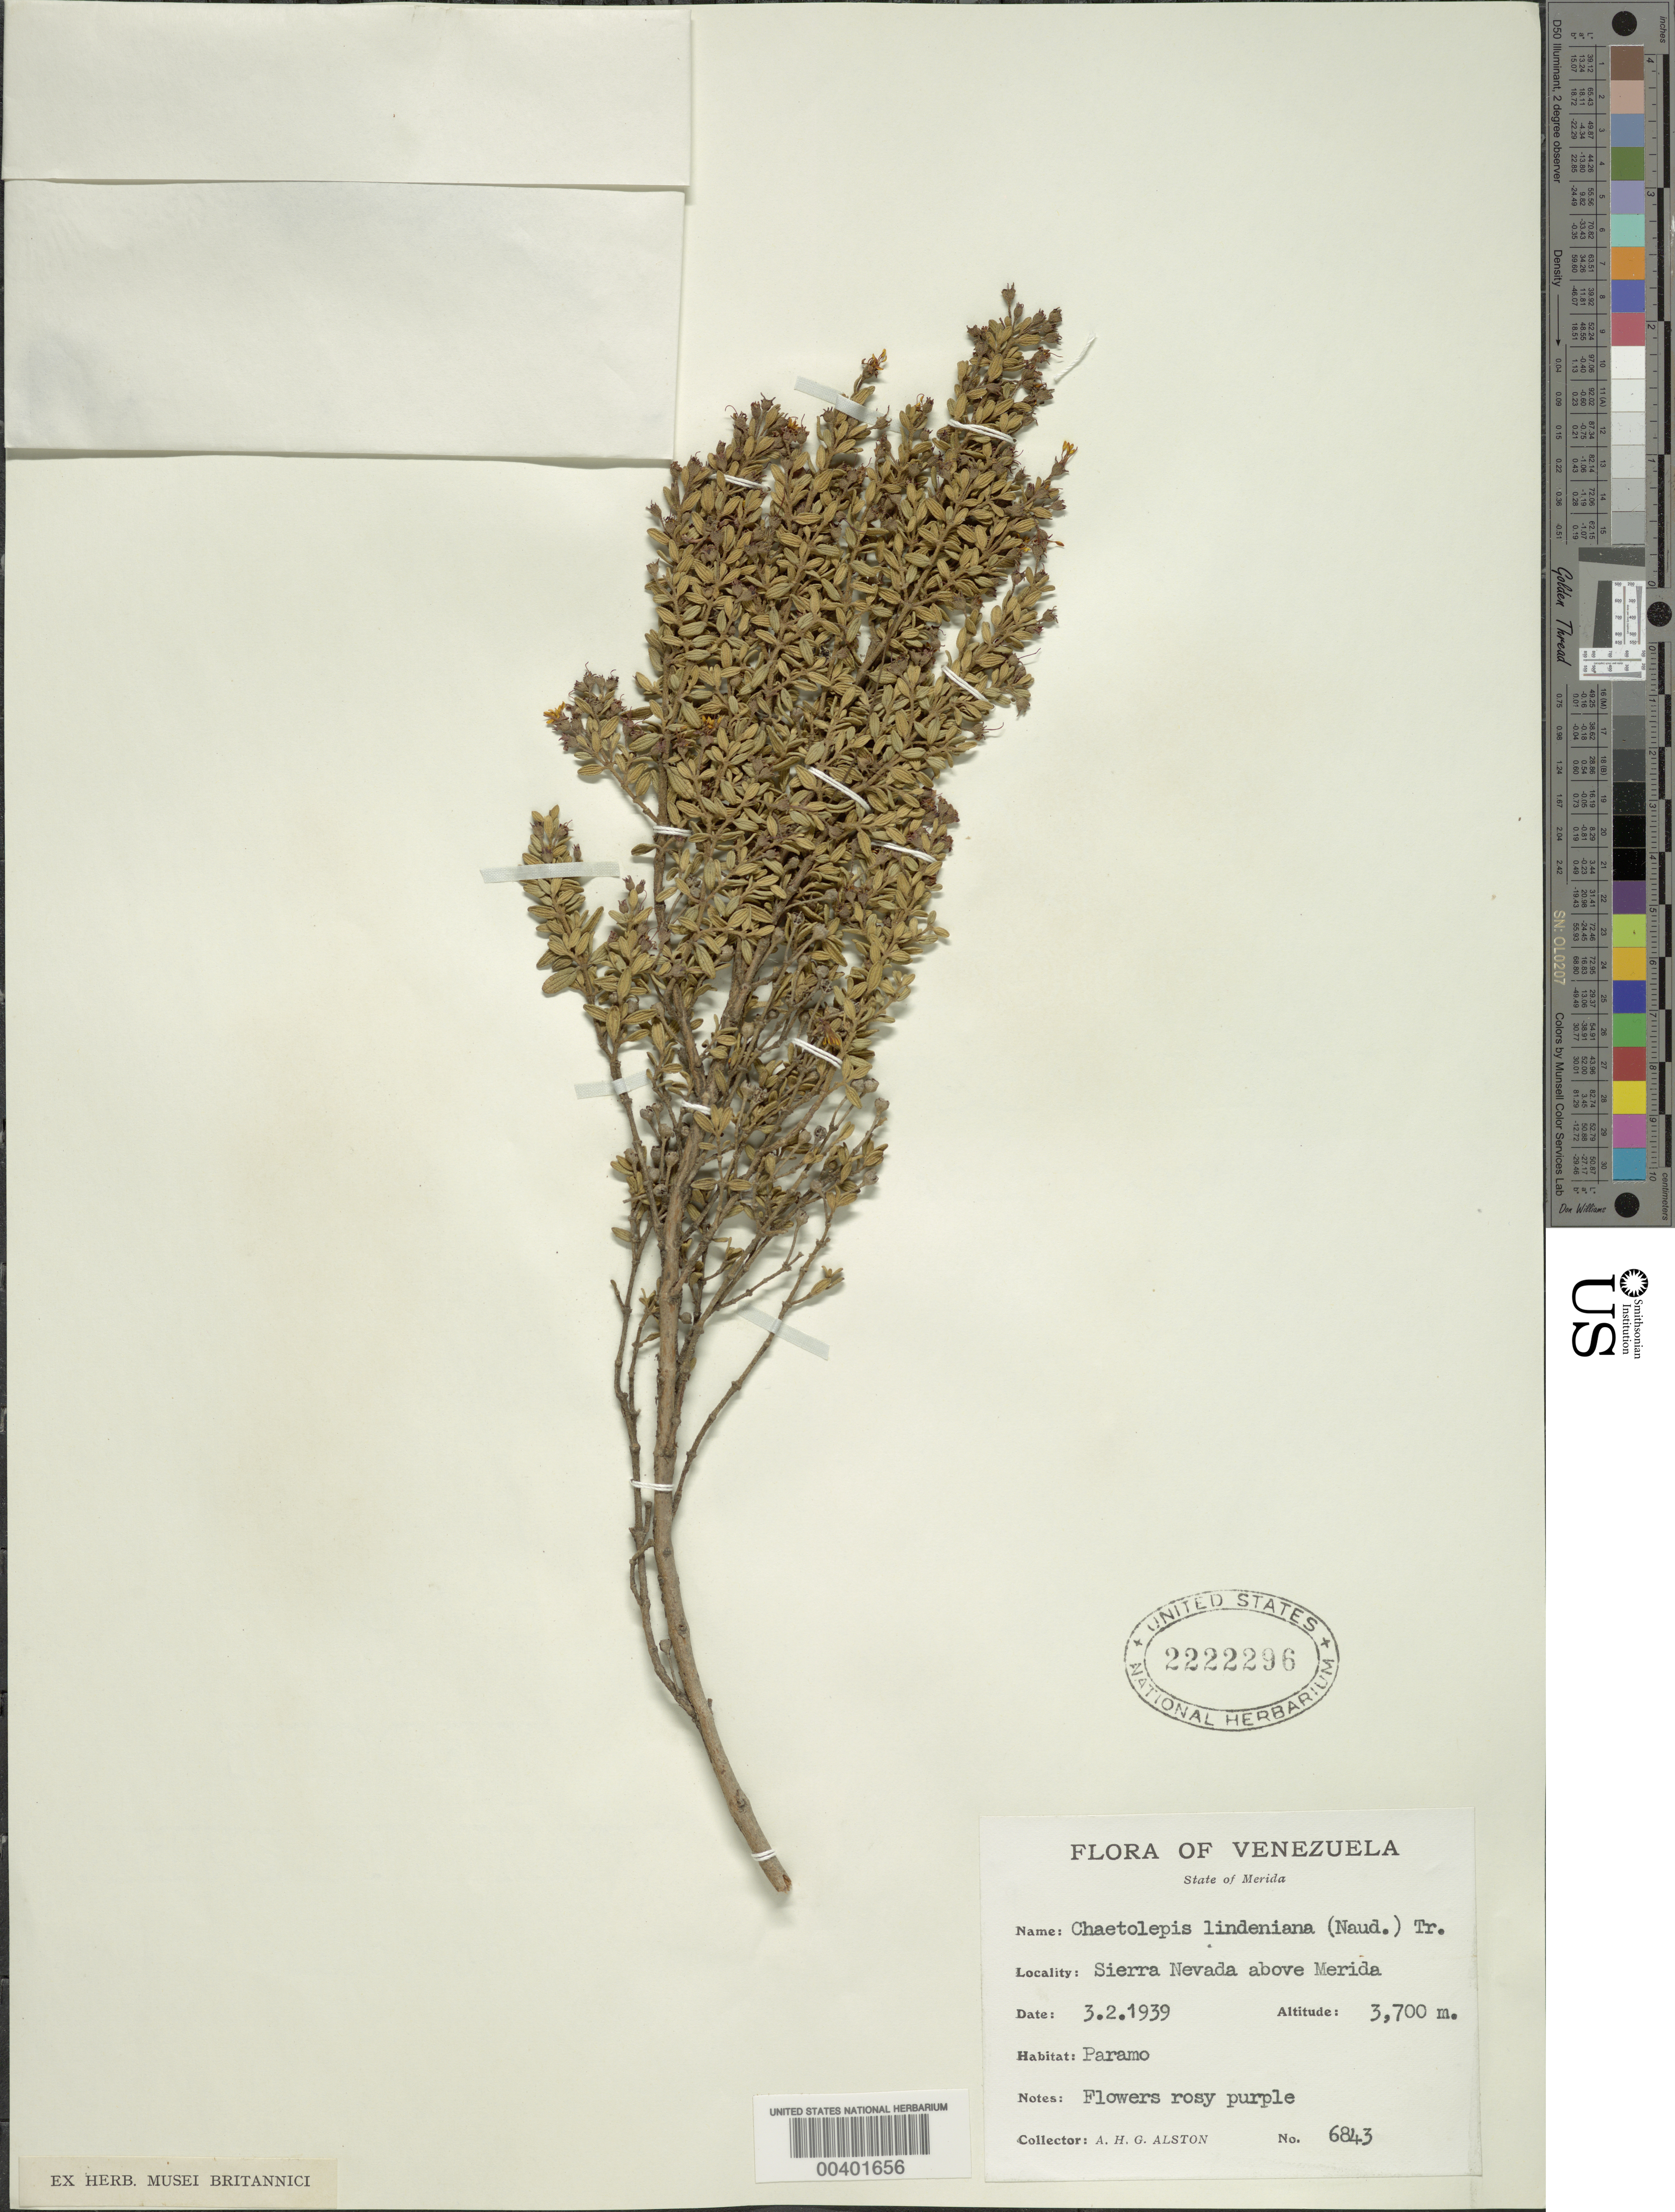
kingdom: Plantae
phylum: Tracheophyta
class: Magnoliopsida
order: Myrtales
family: Melastomataceae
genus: Chaetolepis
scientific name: Chaetolepis lindeniana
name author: (Naudin) Triana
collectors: A. H. Alston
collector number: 6843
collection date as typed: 03 Feb 1939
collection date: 1939-02-03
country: Venezuela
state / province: Mérida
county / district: Libertador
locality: Sierra Nevada above Mérida. Merida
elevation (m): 3700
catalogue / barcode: US 2222296